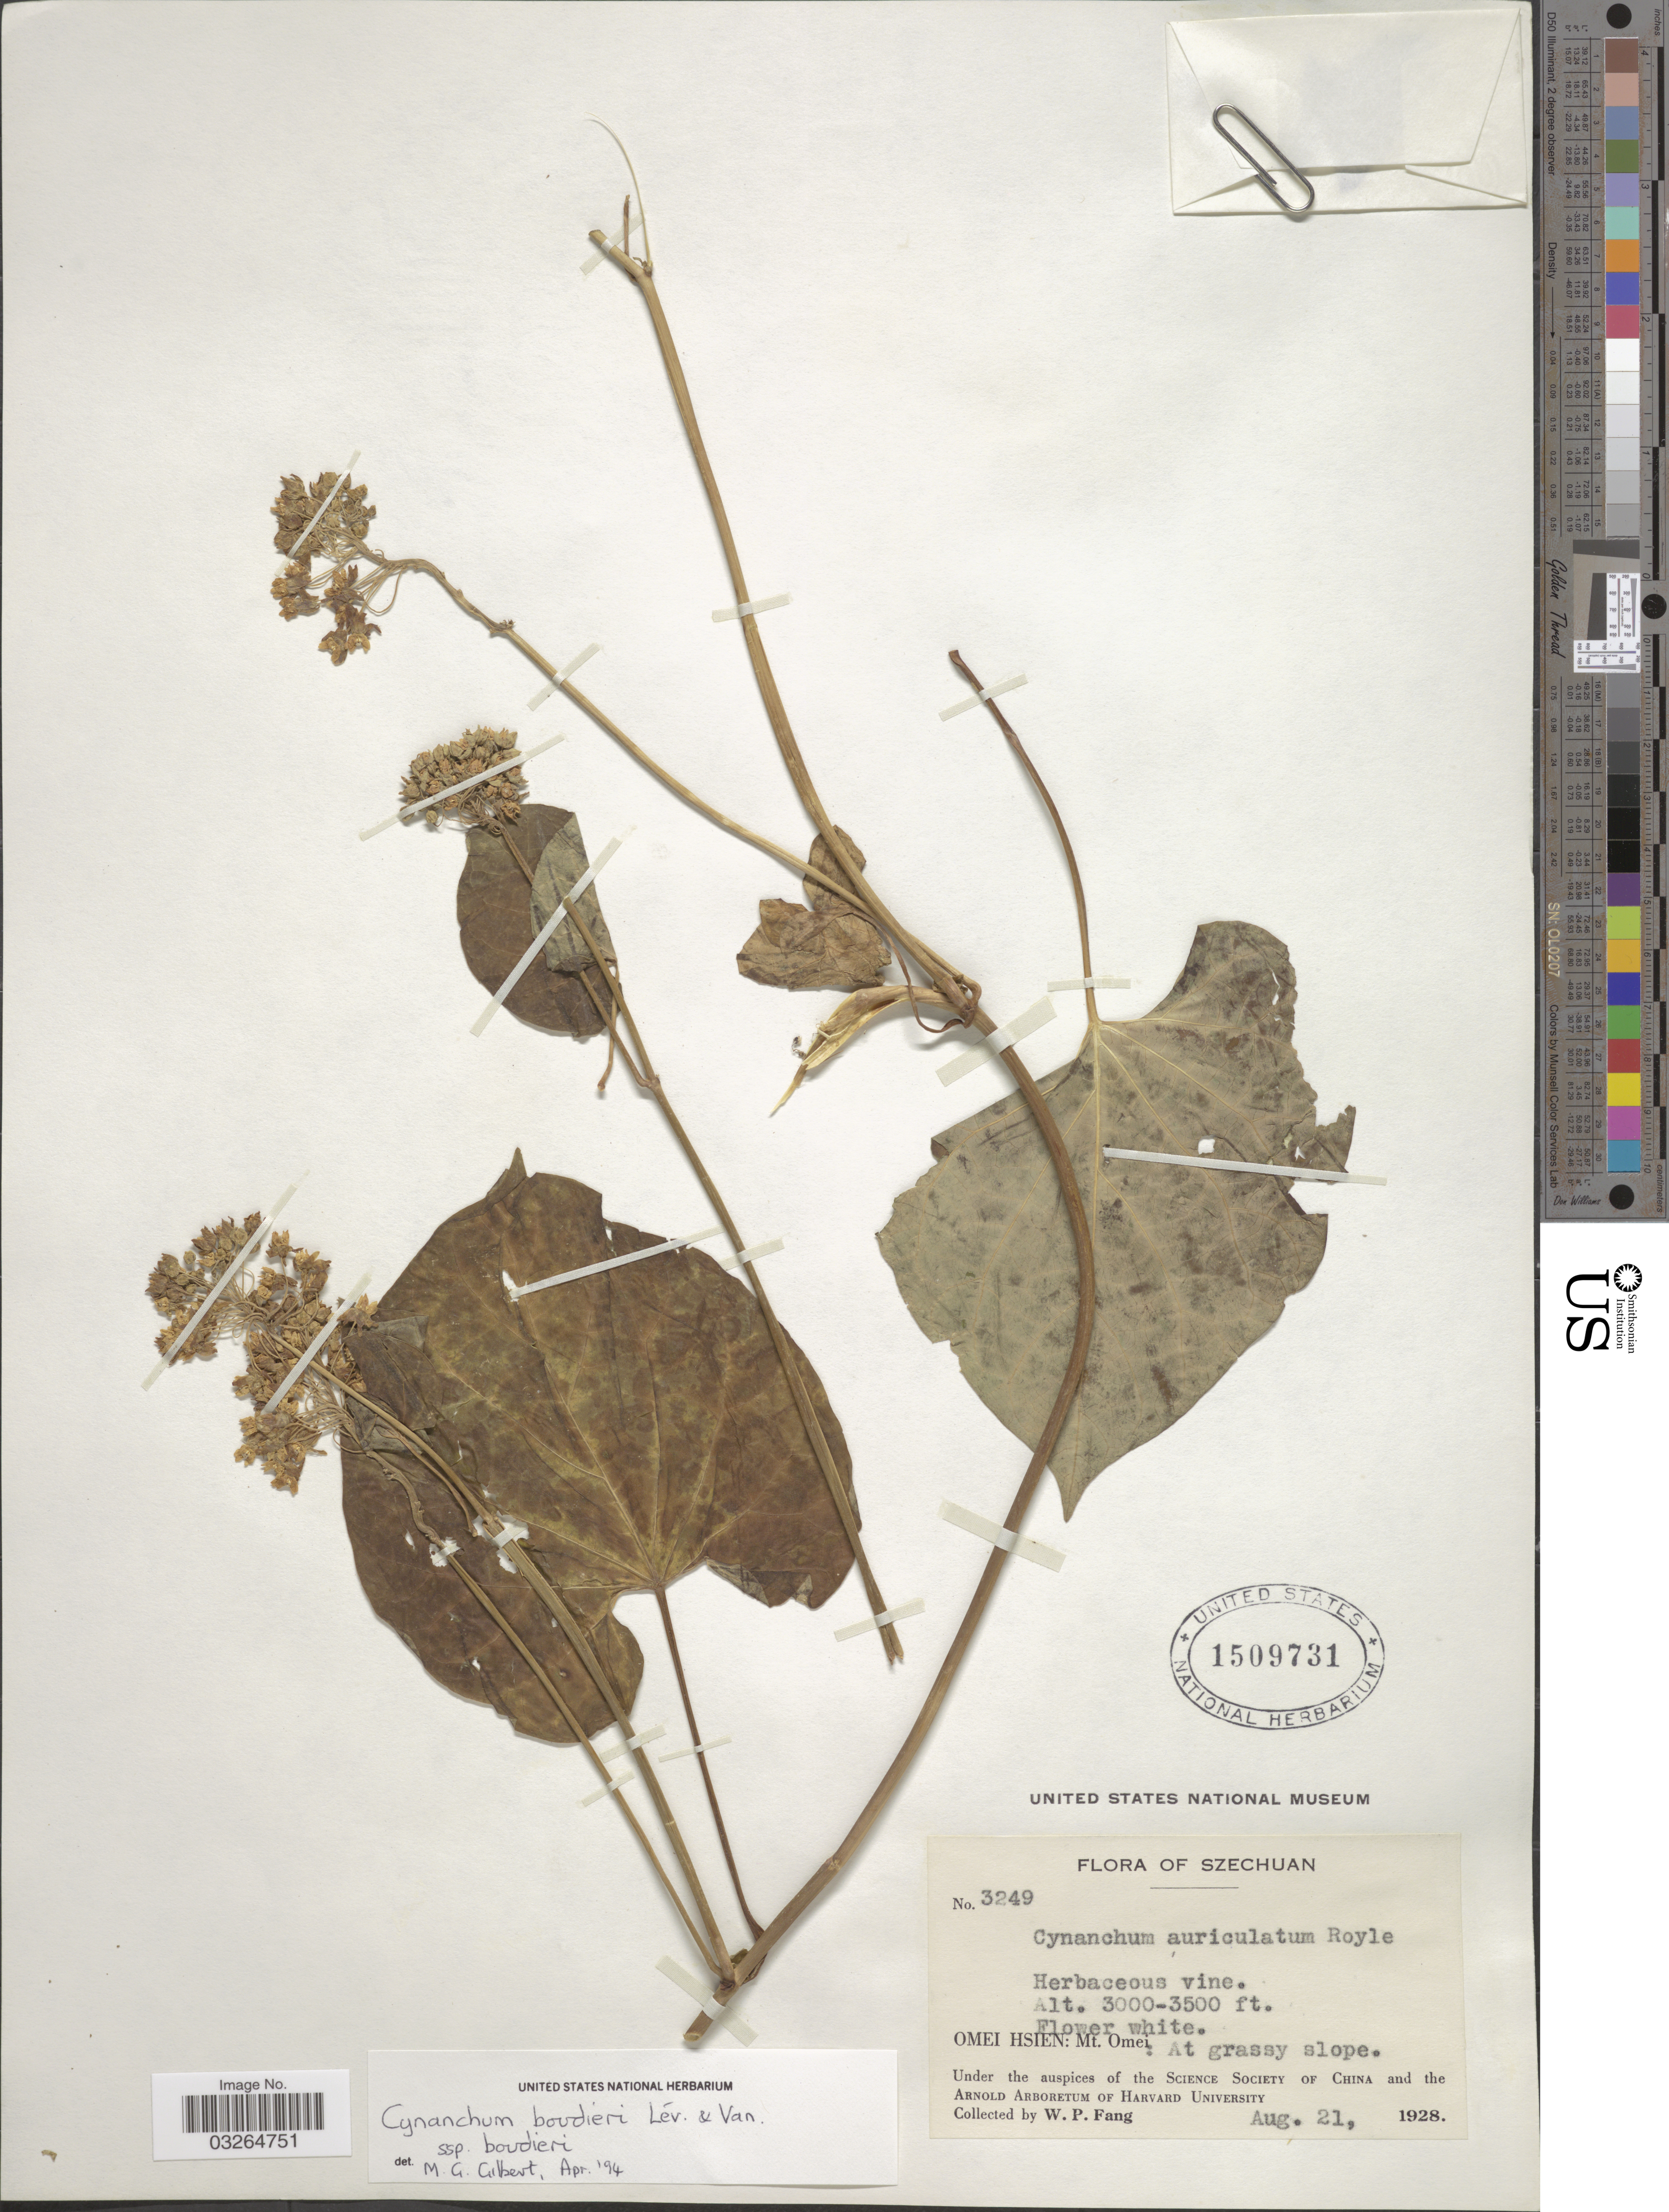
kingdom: Plantae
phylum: Tracheophyta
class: Magnoliopsida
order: Gentianales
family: Apocynaceae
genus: Cynanchum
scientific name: Cynanchum boudieri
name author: H. Lév. & Vaniot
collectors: W. P. Fang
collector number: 3249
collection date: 1928-08-21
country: China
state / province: Sichuan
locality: Szechuan. Omei Hsien: Mt. Omei.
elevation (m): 914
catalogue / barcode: US 1509731